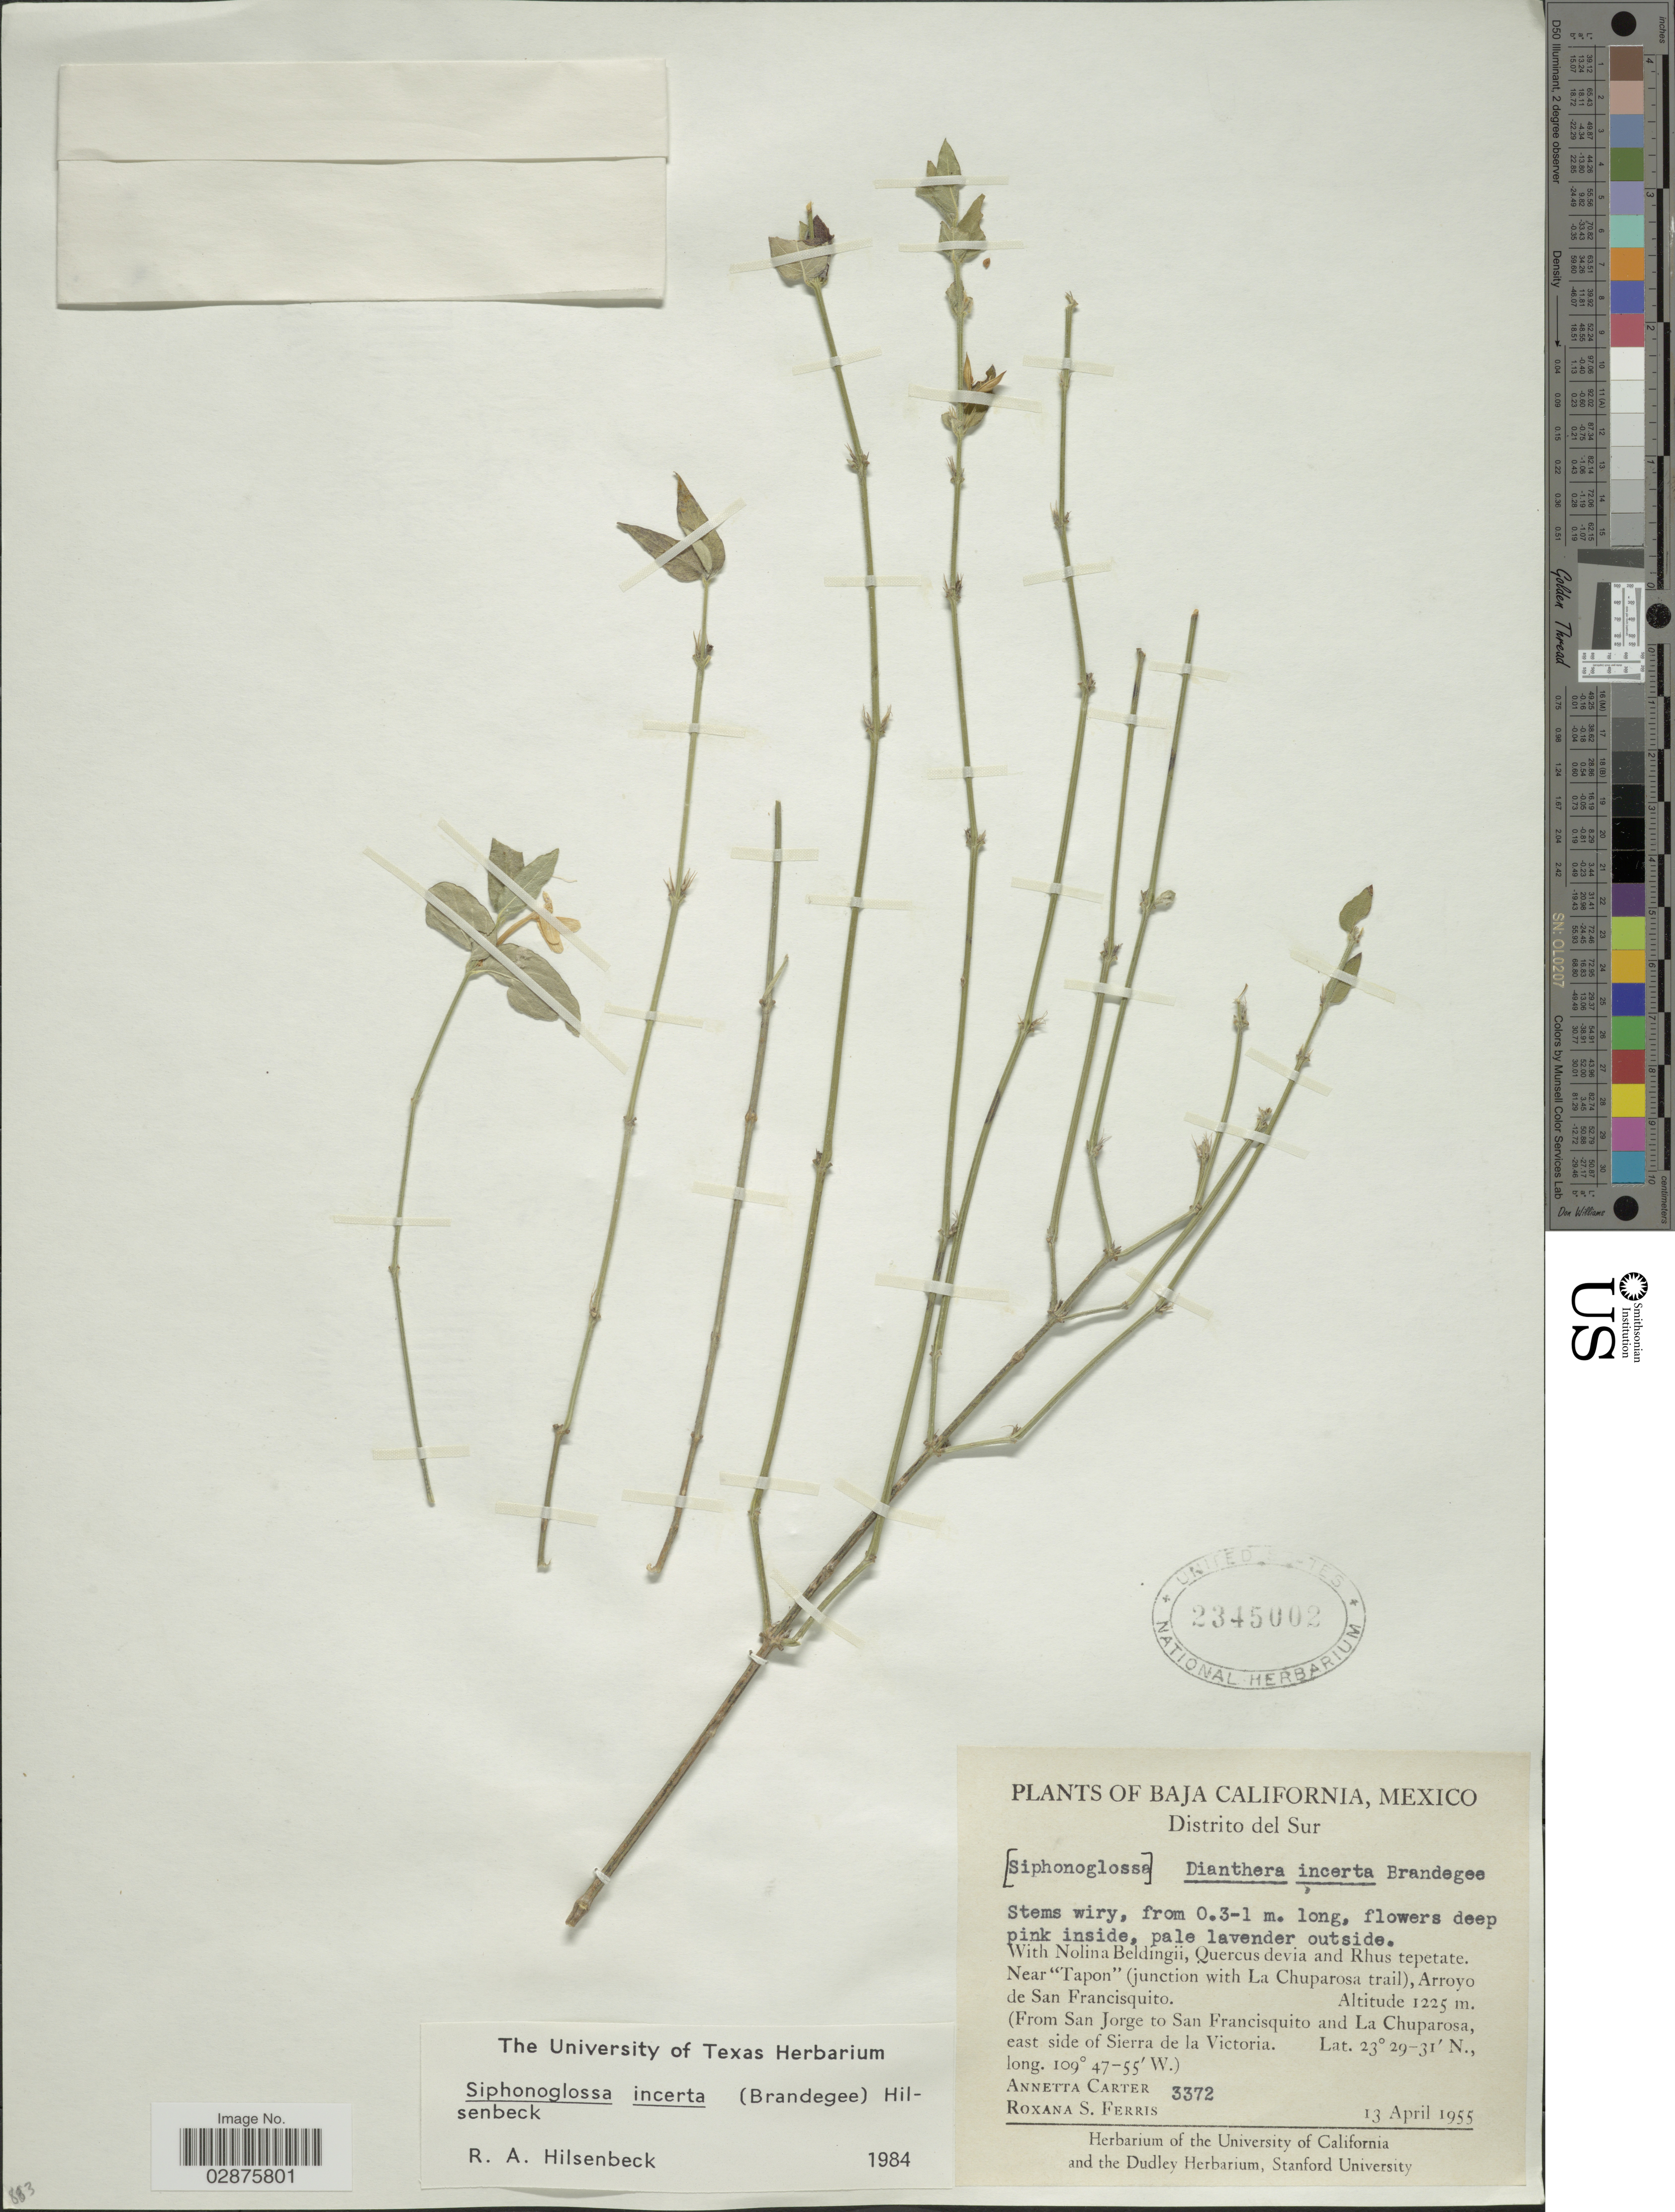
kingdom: Plantae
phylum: Tracheophyta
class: Magnoliopsida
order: Lamiales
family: Acanthaceae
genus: Justicia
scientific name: Justicia austrocapensis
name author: T.F. Daniel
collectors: A. M. Carter & R. S. Ferris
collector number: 3372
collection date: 1955-04-13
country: Mexico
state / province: Baja California Sur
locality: Distrito del Sur, Near "Tapon" (junction with La Chuparosa trail), Arroyo de San Francisquito, From San Jorge to San Francisquito and La Chuparosa, east side of Sierra de la Victoria.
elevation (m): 1225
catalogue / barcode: US 2345002